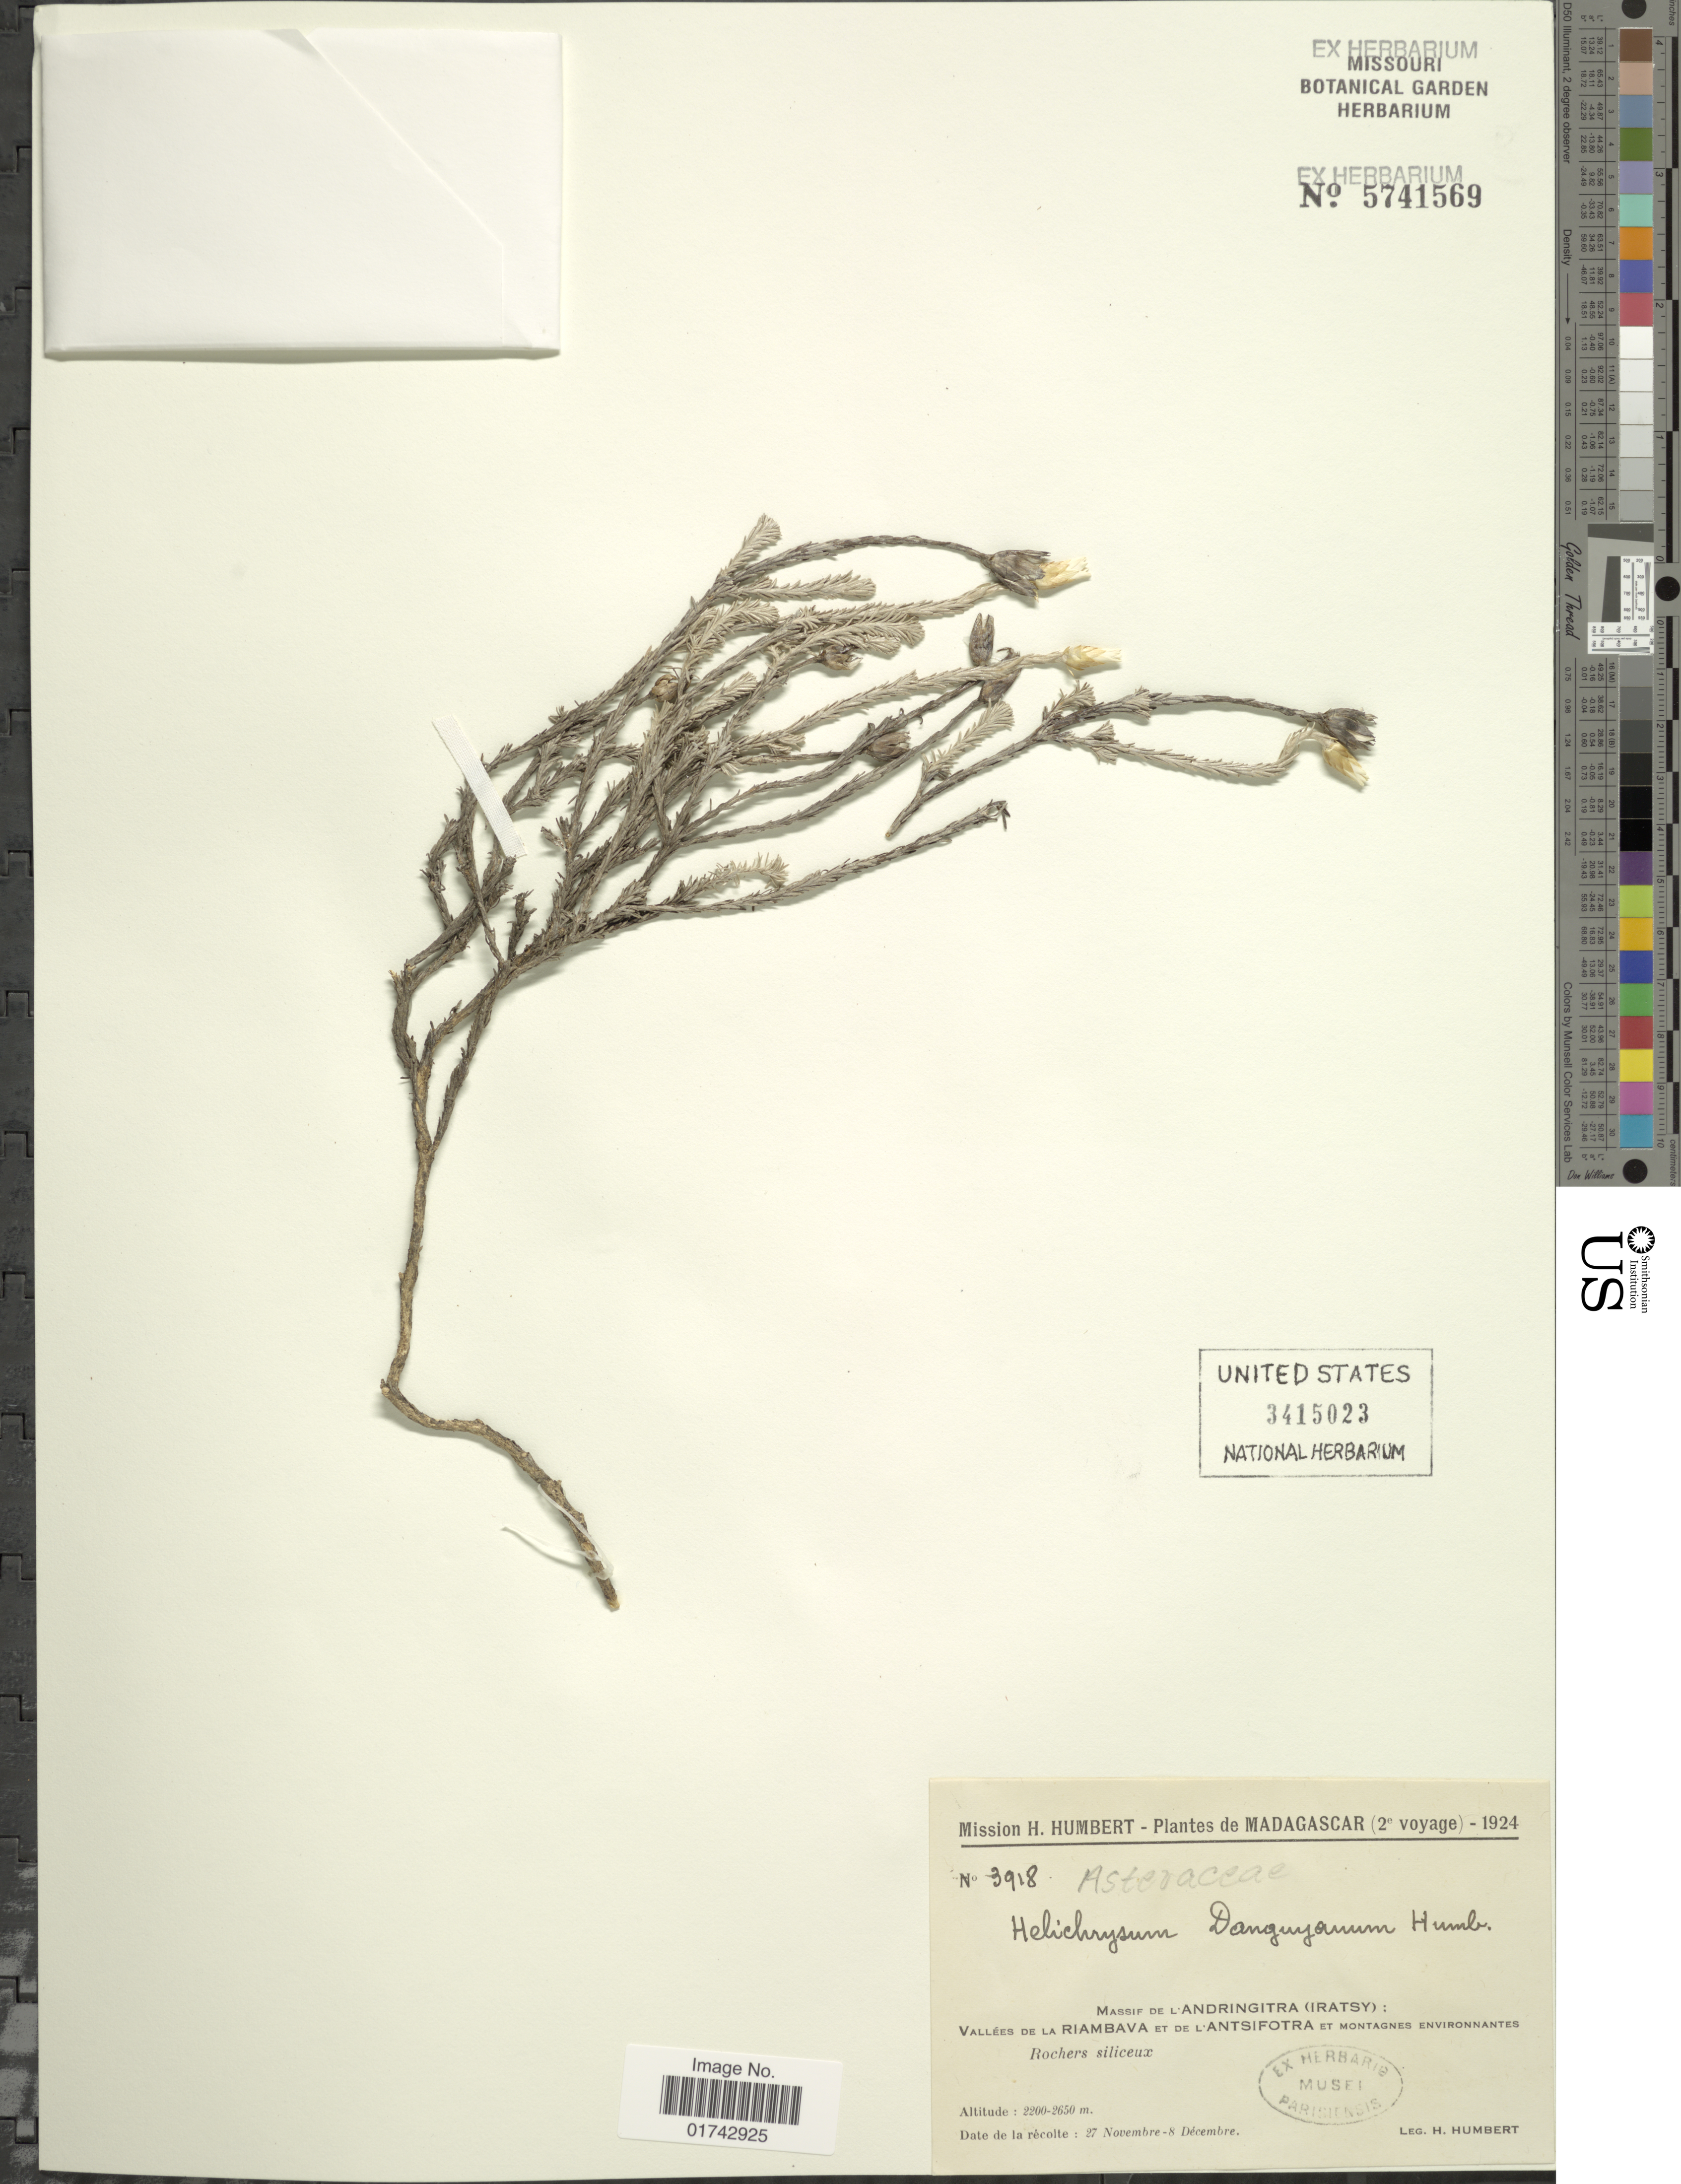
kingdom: Plantae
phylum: Tracheophyta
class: Magnoliopsida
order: Asterales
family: Asteraceae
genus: Helichrysum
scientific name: Helichrysum danguyanum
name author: Humbert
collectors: H. Humbert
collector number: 3918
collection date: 1924-11-27/1924-12-08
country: Madagascar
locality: Massif de L'Andringitra (Iratsy) Vallee de la Riambava et de L' Antsifotra et Montagnes Environnantes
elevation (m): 2200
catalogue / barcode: US 3415023